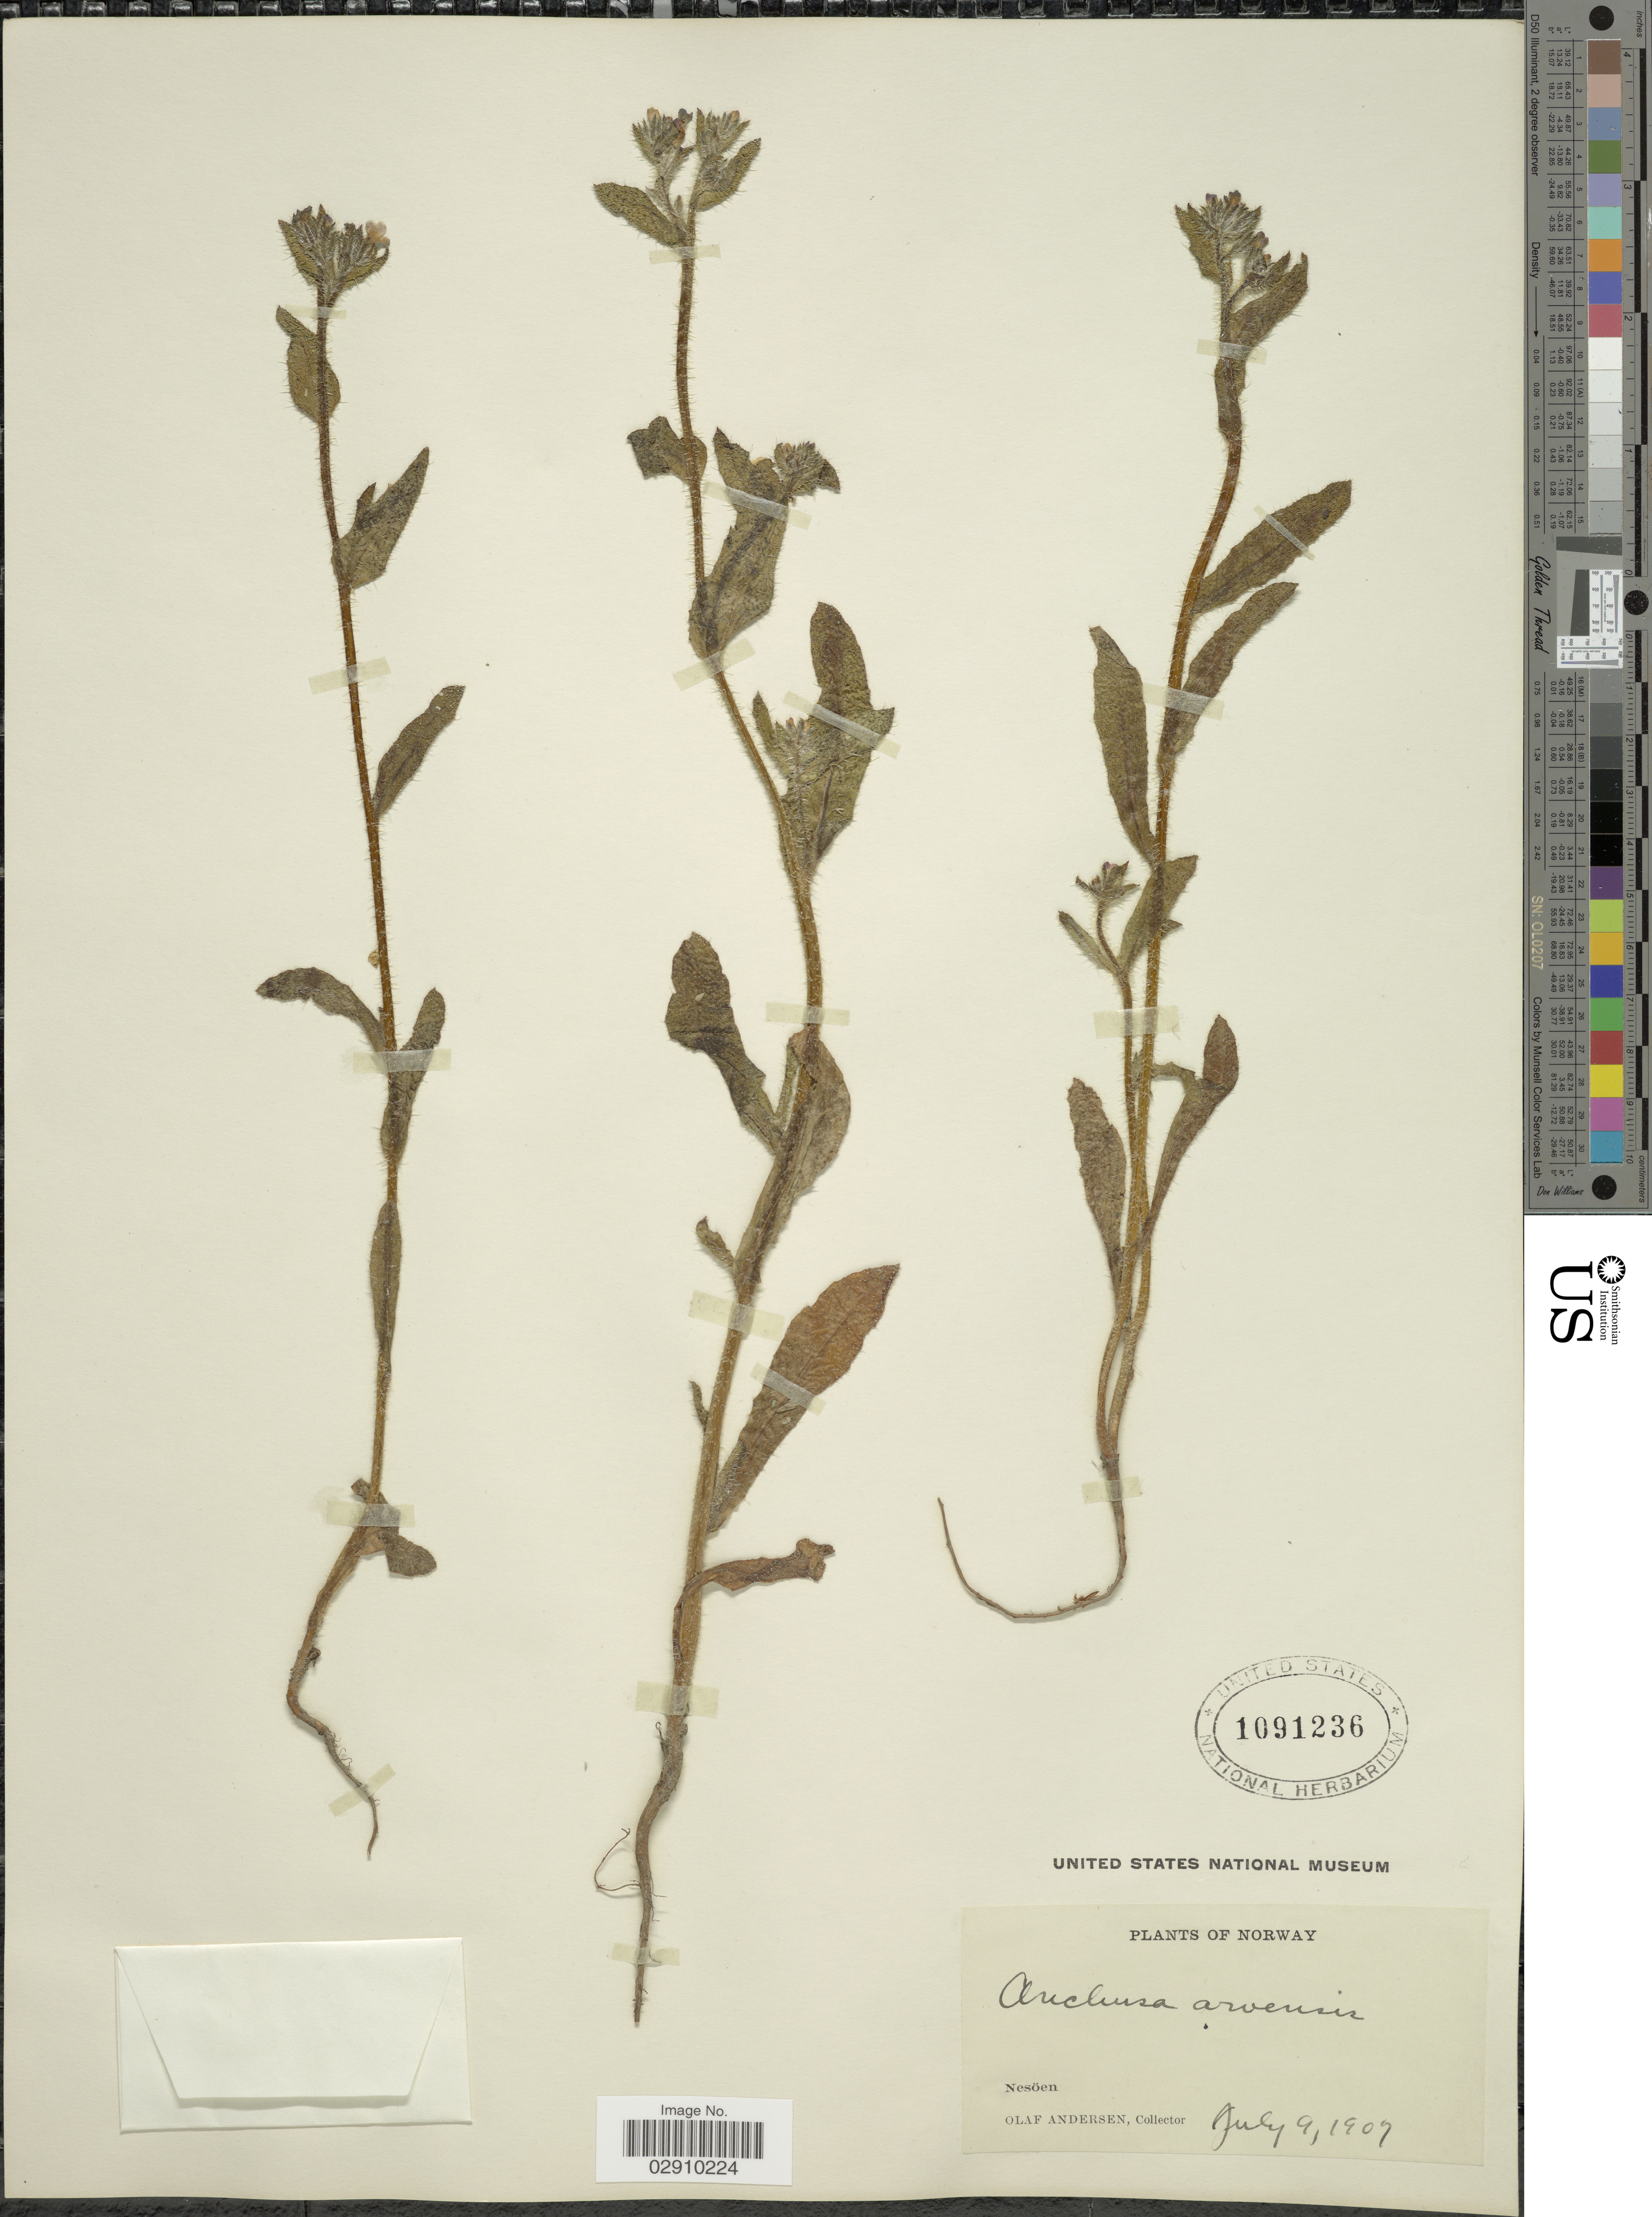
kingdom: Plantae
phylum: Tracheophyta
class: Magnoliopsida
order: Boraginales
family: Boraginaceae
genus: Anchusa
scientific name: Anchusa arvensis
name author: (L.) M. Bieb.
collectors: O. Anderson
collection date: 1907-07-09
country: Norway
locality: Nesöen.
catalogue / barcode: US 1091236